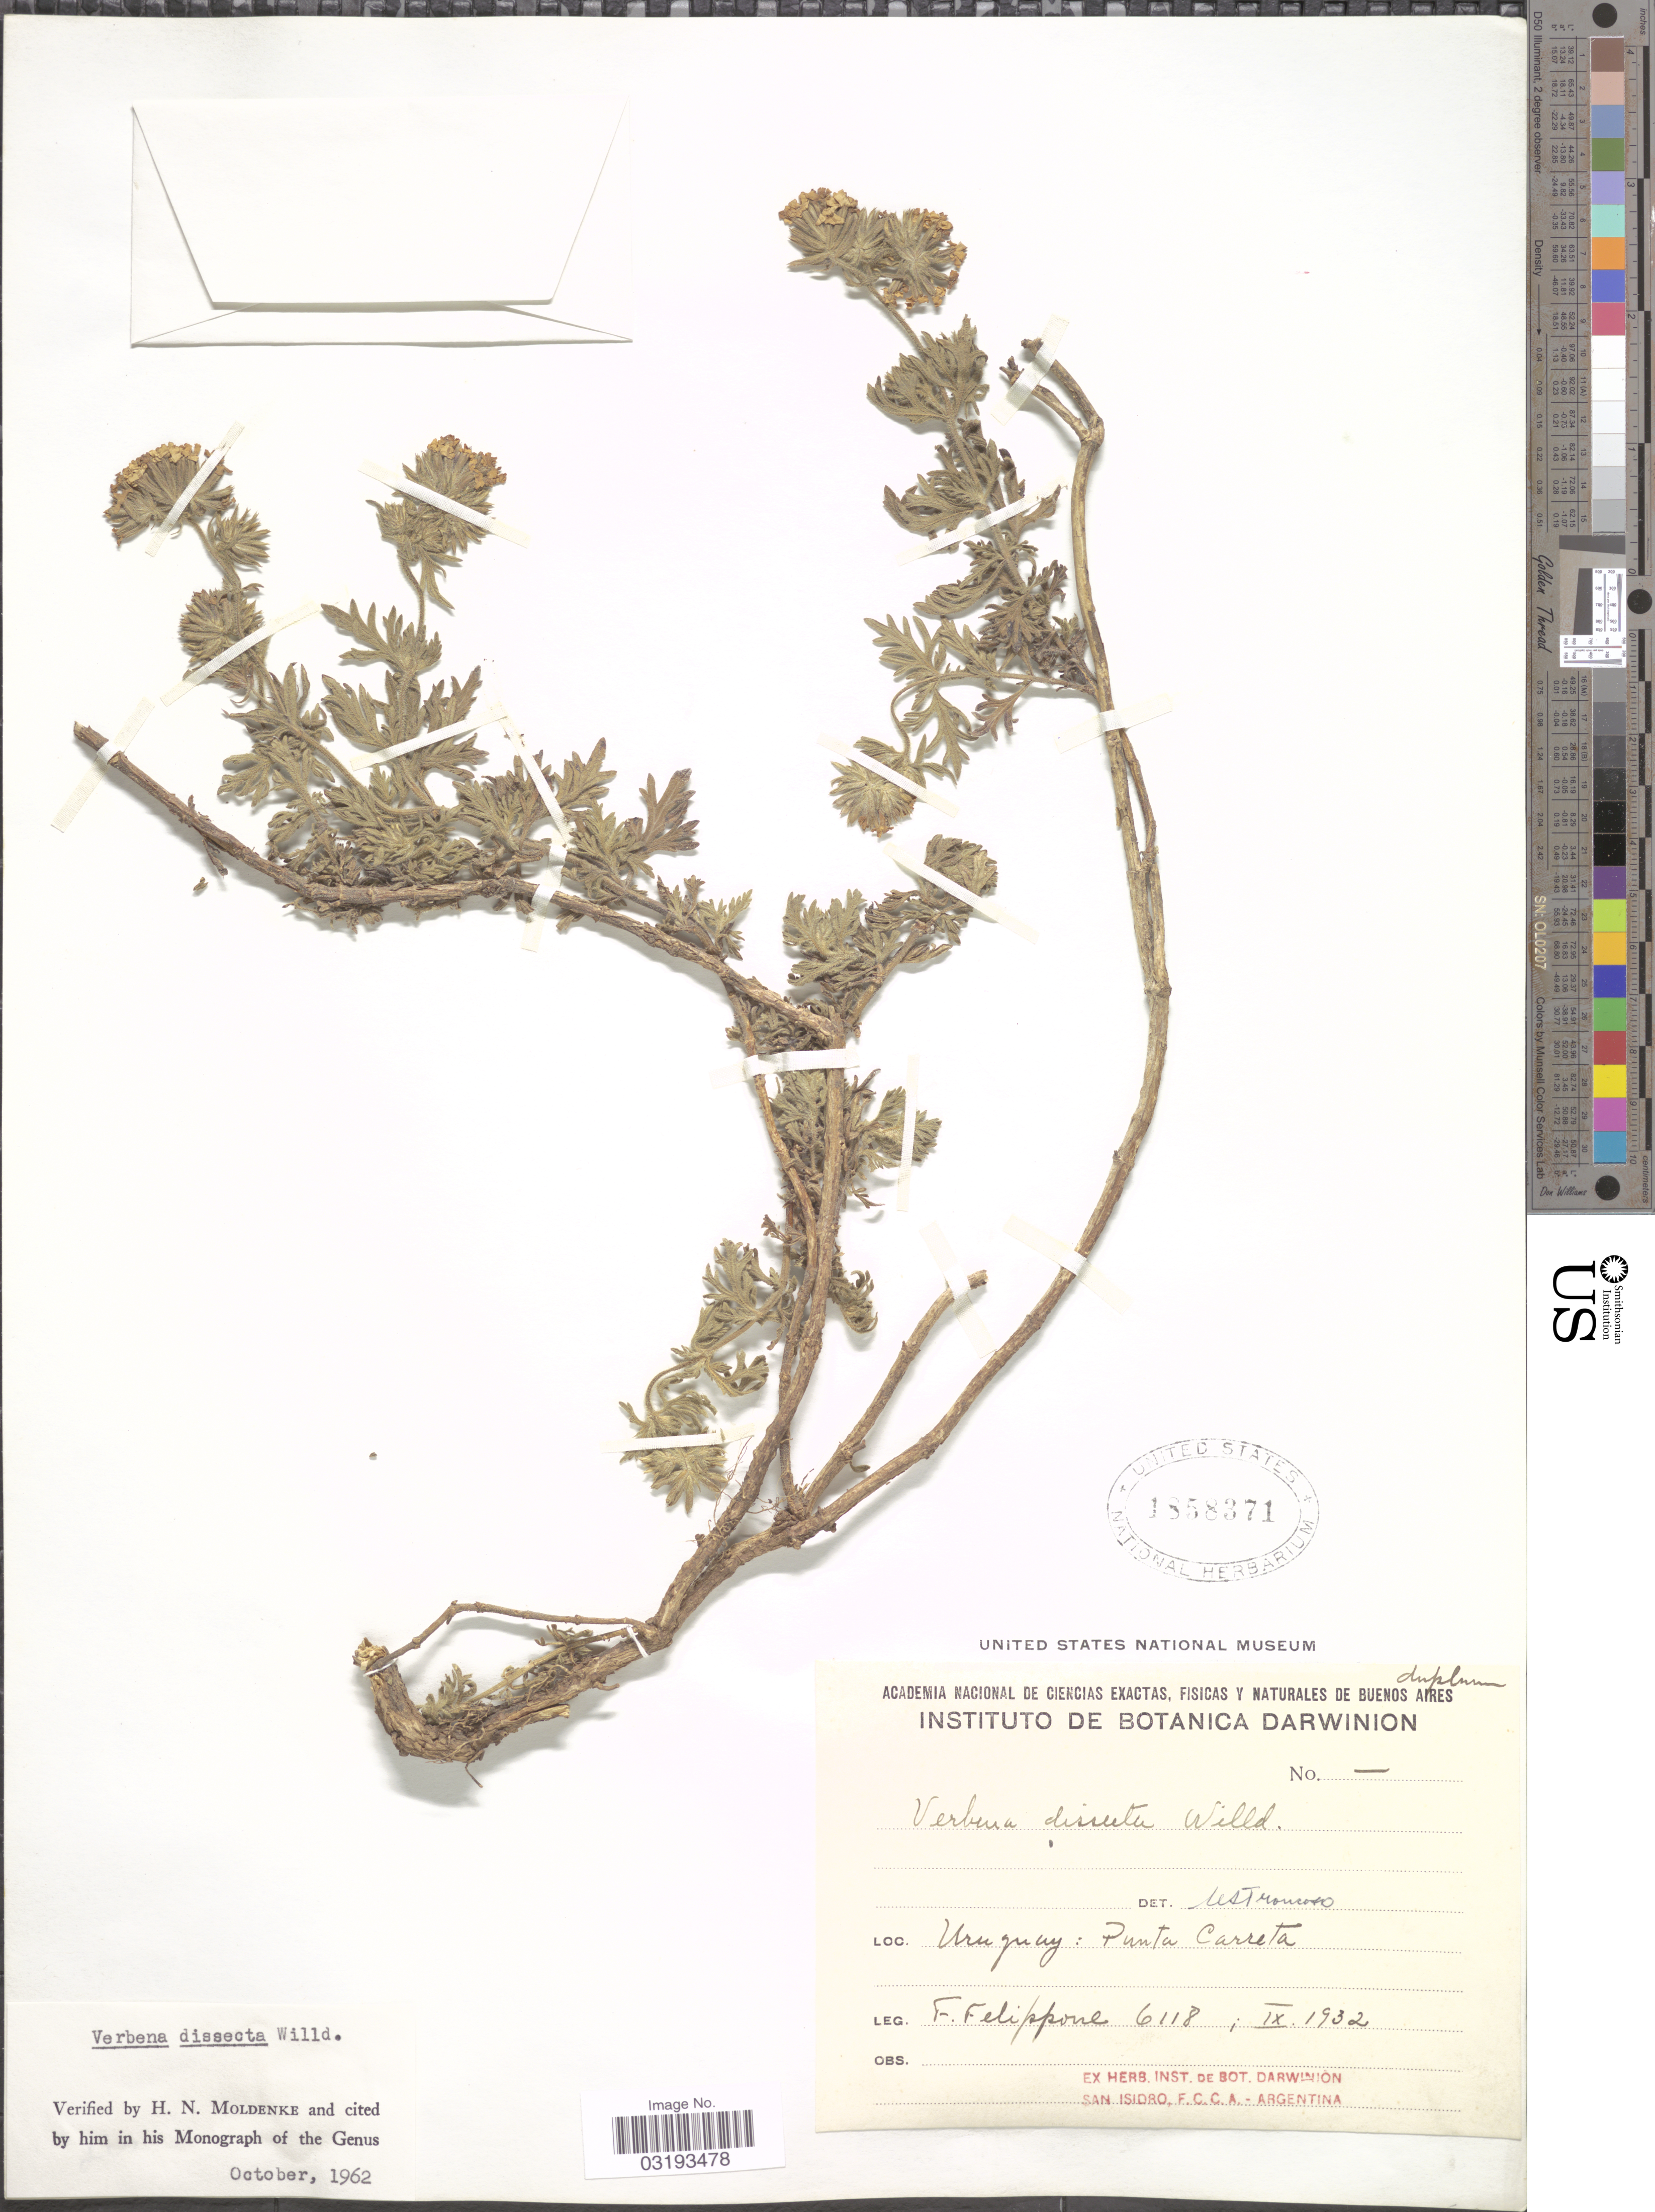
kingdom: Plantae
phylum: Tracheophyta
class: Magnoliopsida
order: Lamiales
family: Verbenaceae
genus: Verbena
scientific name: Verbena dissecta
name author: Willd. ex Spreng.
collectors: F. Felippone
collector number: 6118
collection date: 1932-09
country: Uruguay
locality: Punta Carreta.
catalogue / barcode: US 1858371